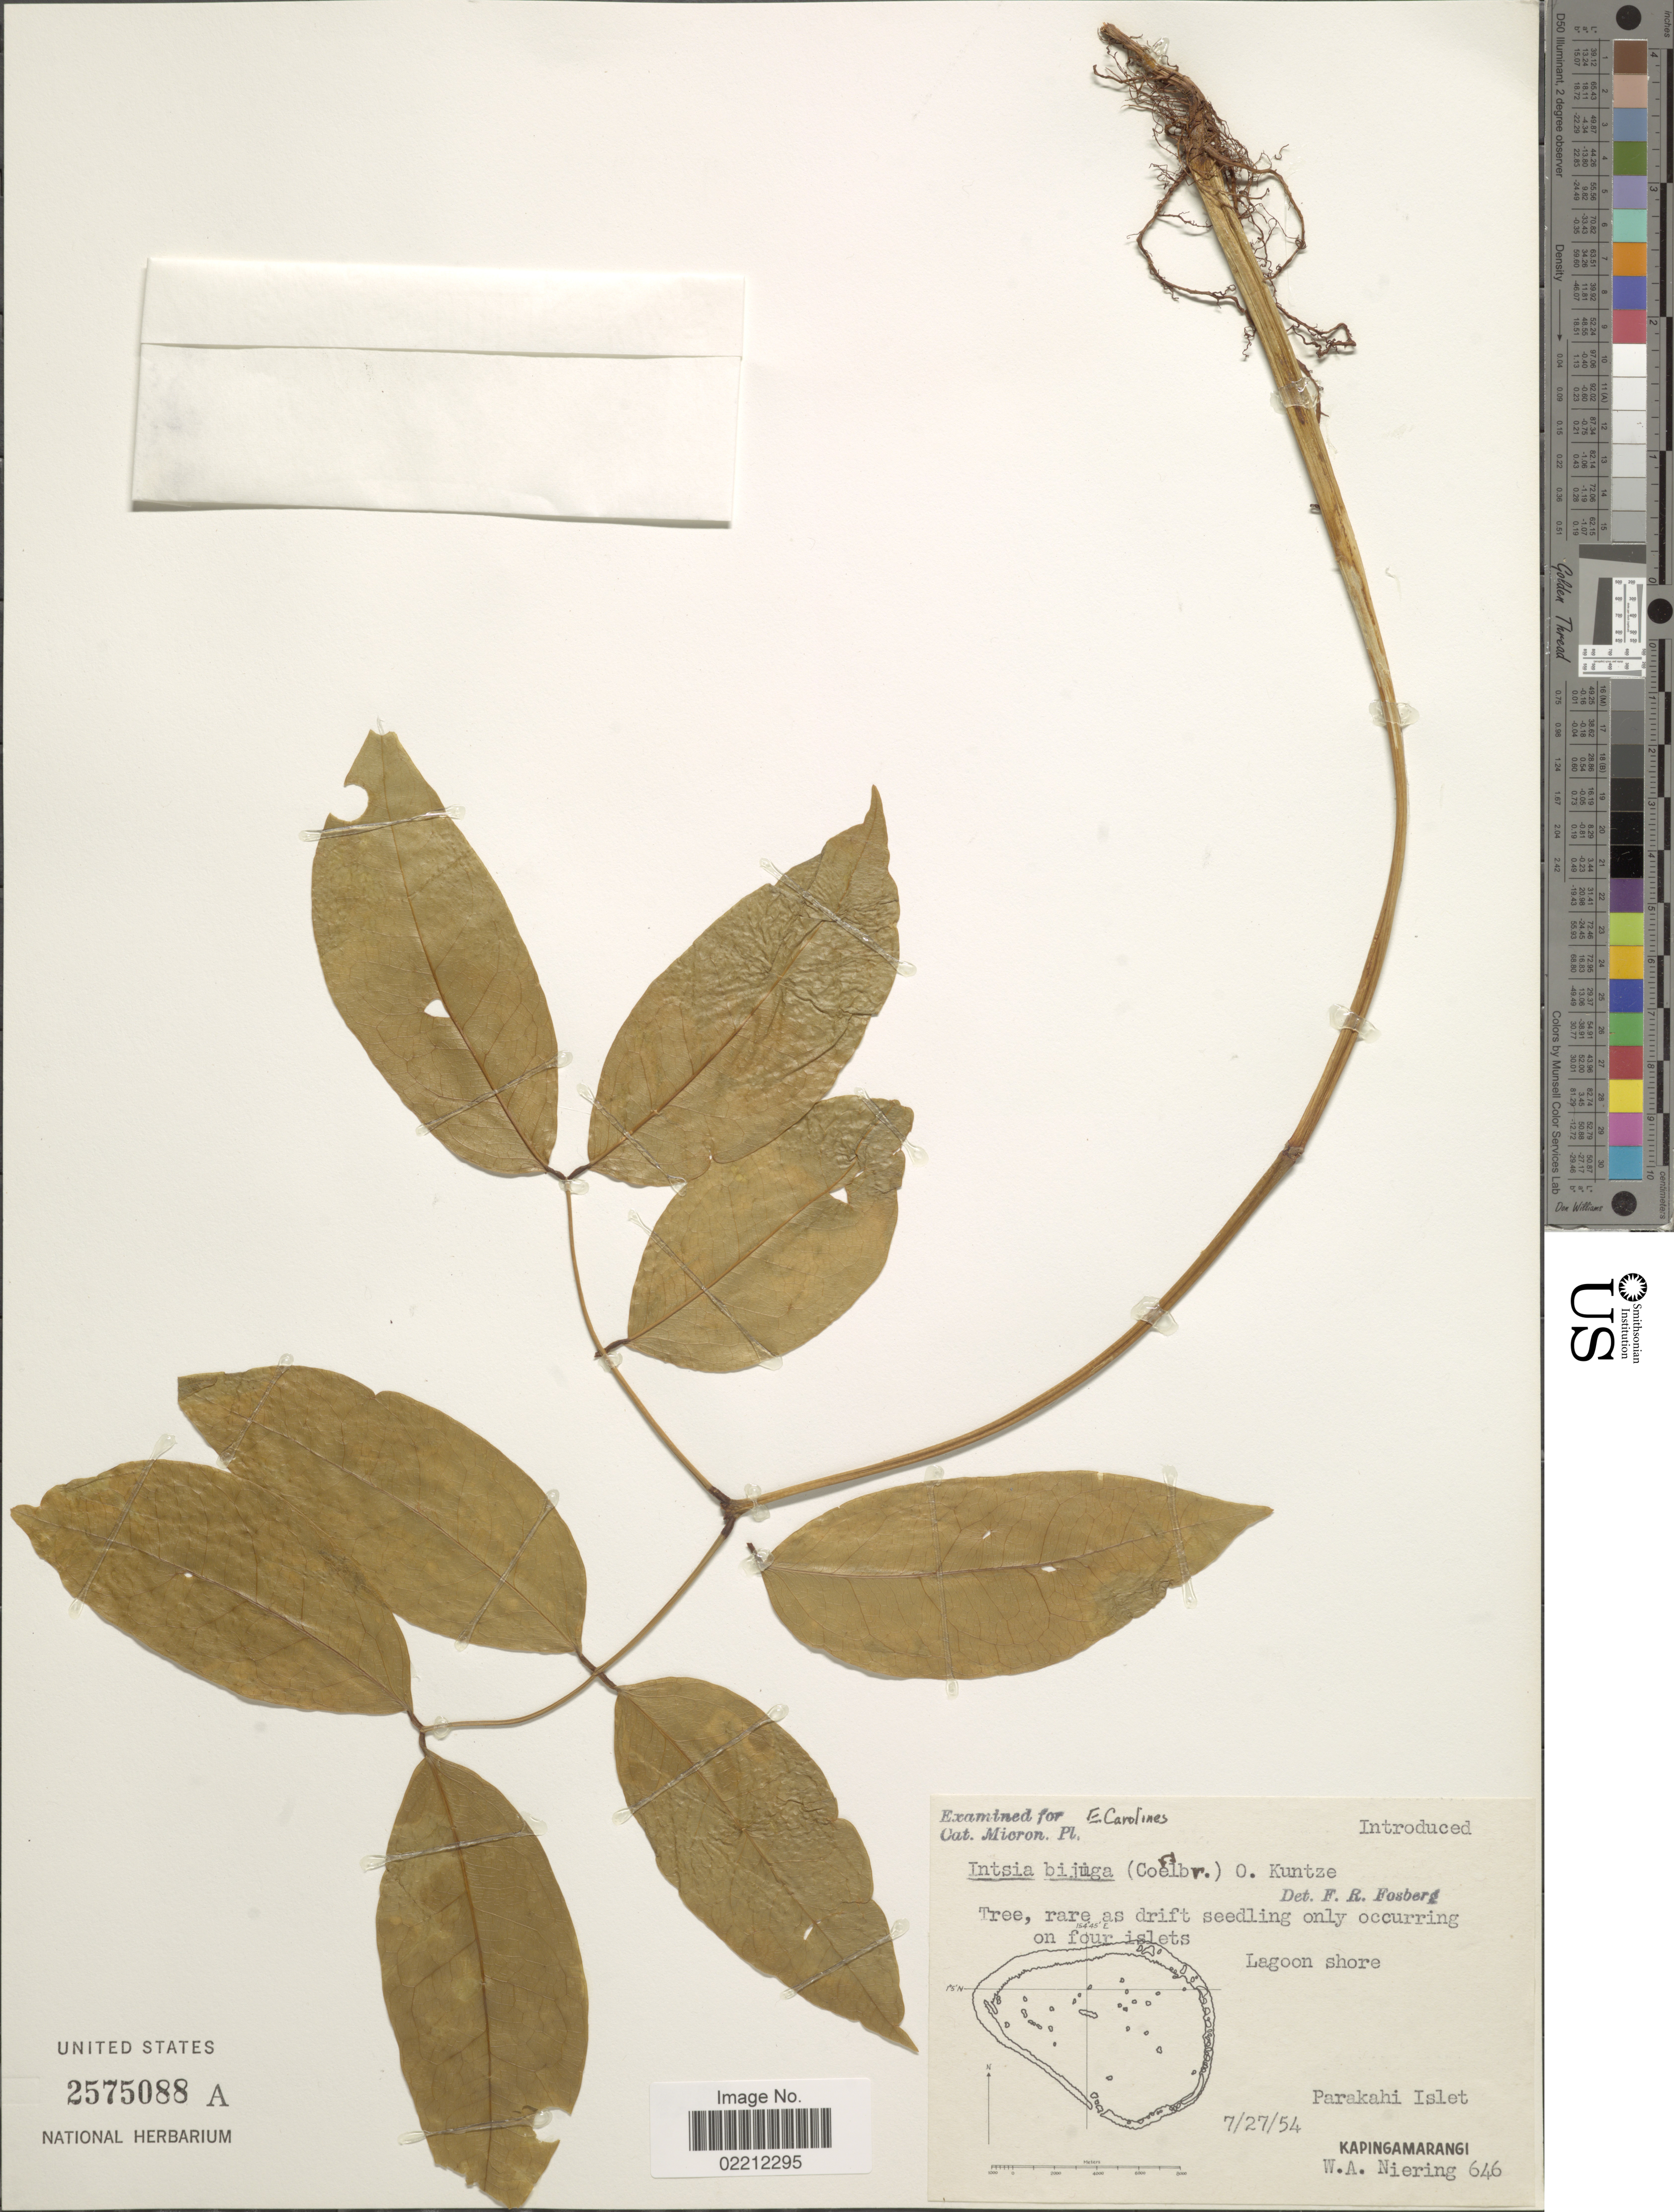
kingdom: Plantae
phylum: Tracheophyta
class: Magnoliopsida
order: Fabales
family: Fabaceae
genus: Intsia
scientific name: Intsia bijuga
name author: (Colebr.) Kuntze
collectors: W. Niering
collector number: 646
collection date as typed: Transcribed d/m/y: 27/7/54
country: Micronesia, Federated States of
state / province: Pohnpei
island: Kapingamarangi Atoll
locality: Lagoon shore. Parakahi Islet. Kapingamarangi.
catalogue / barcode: US 2575088A